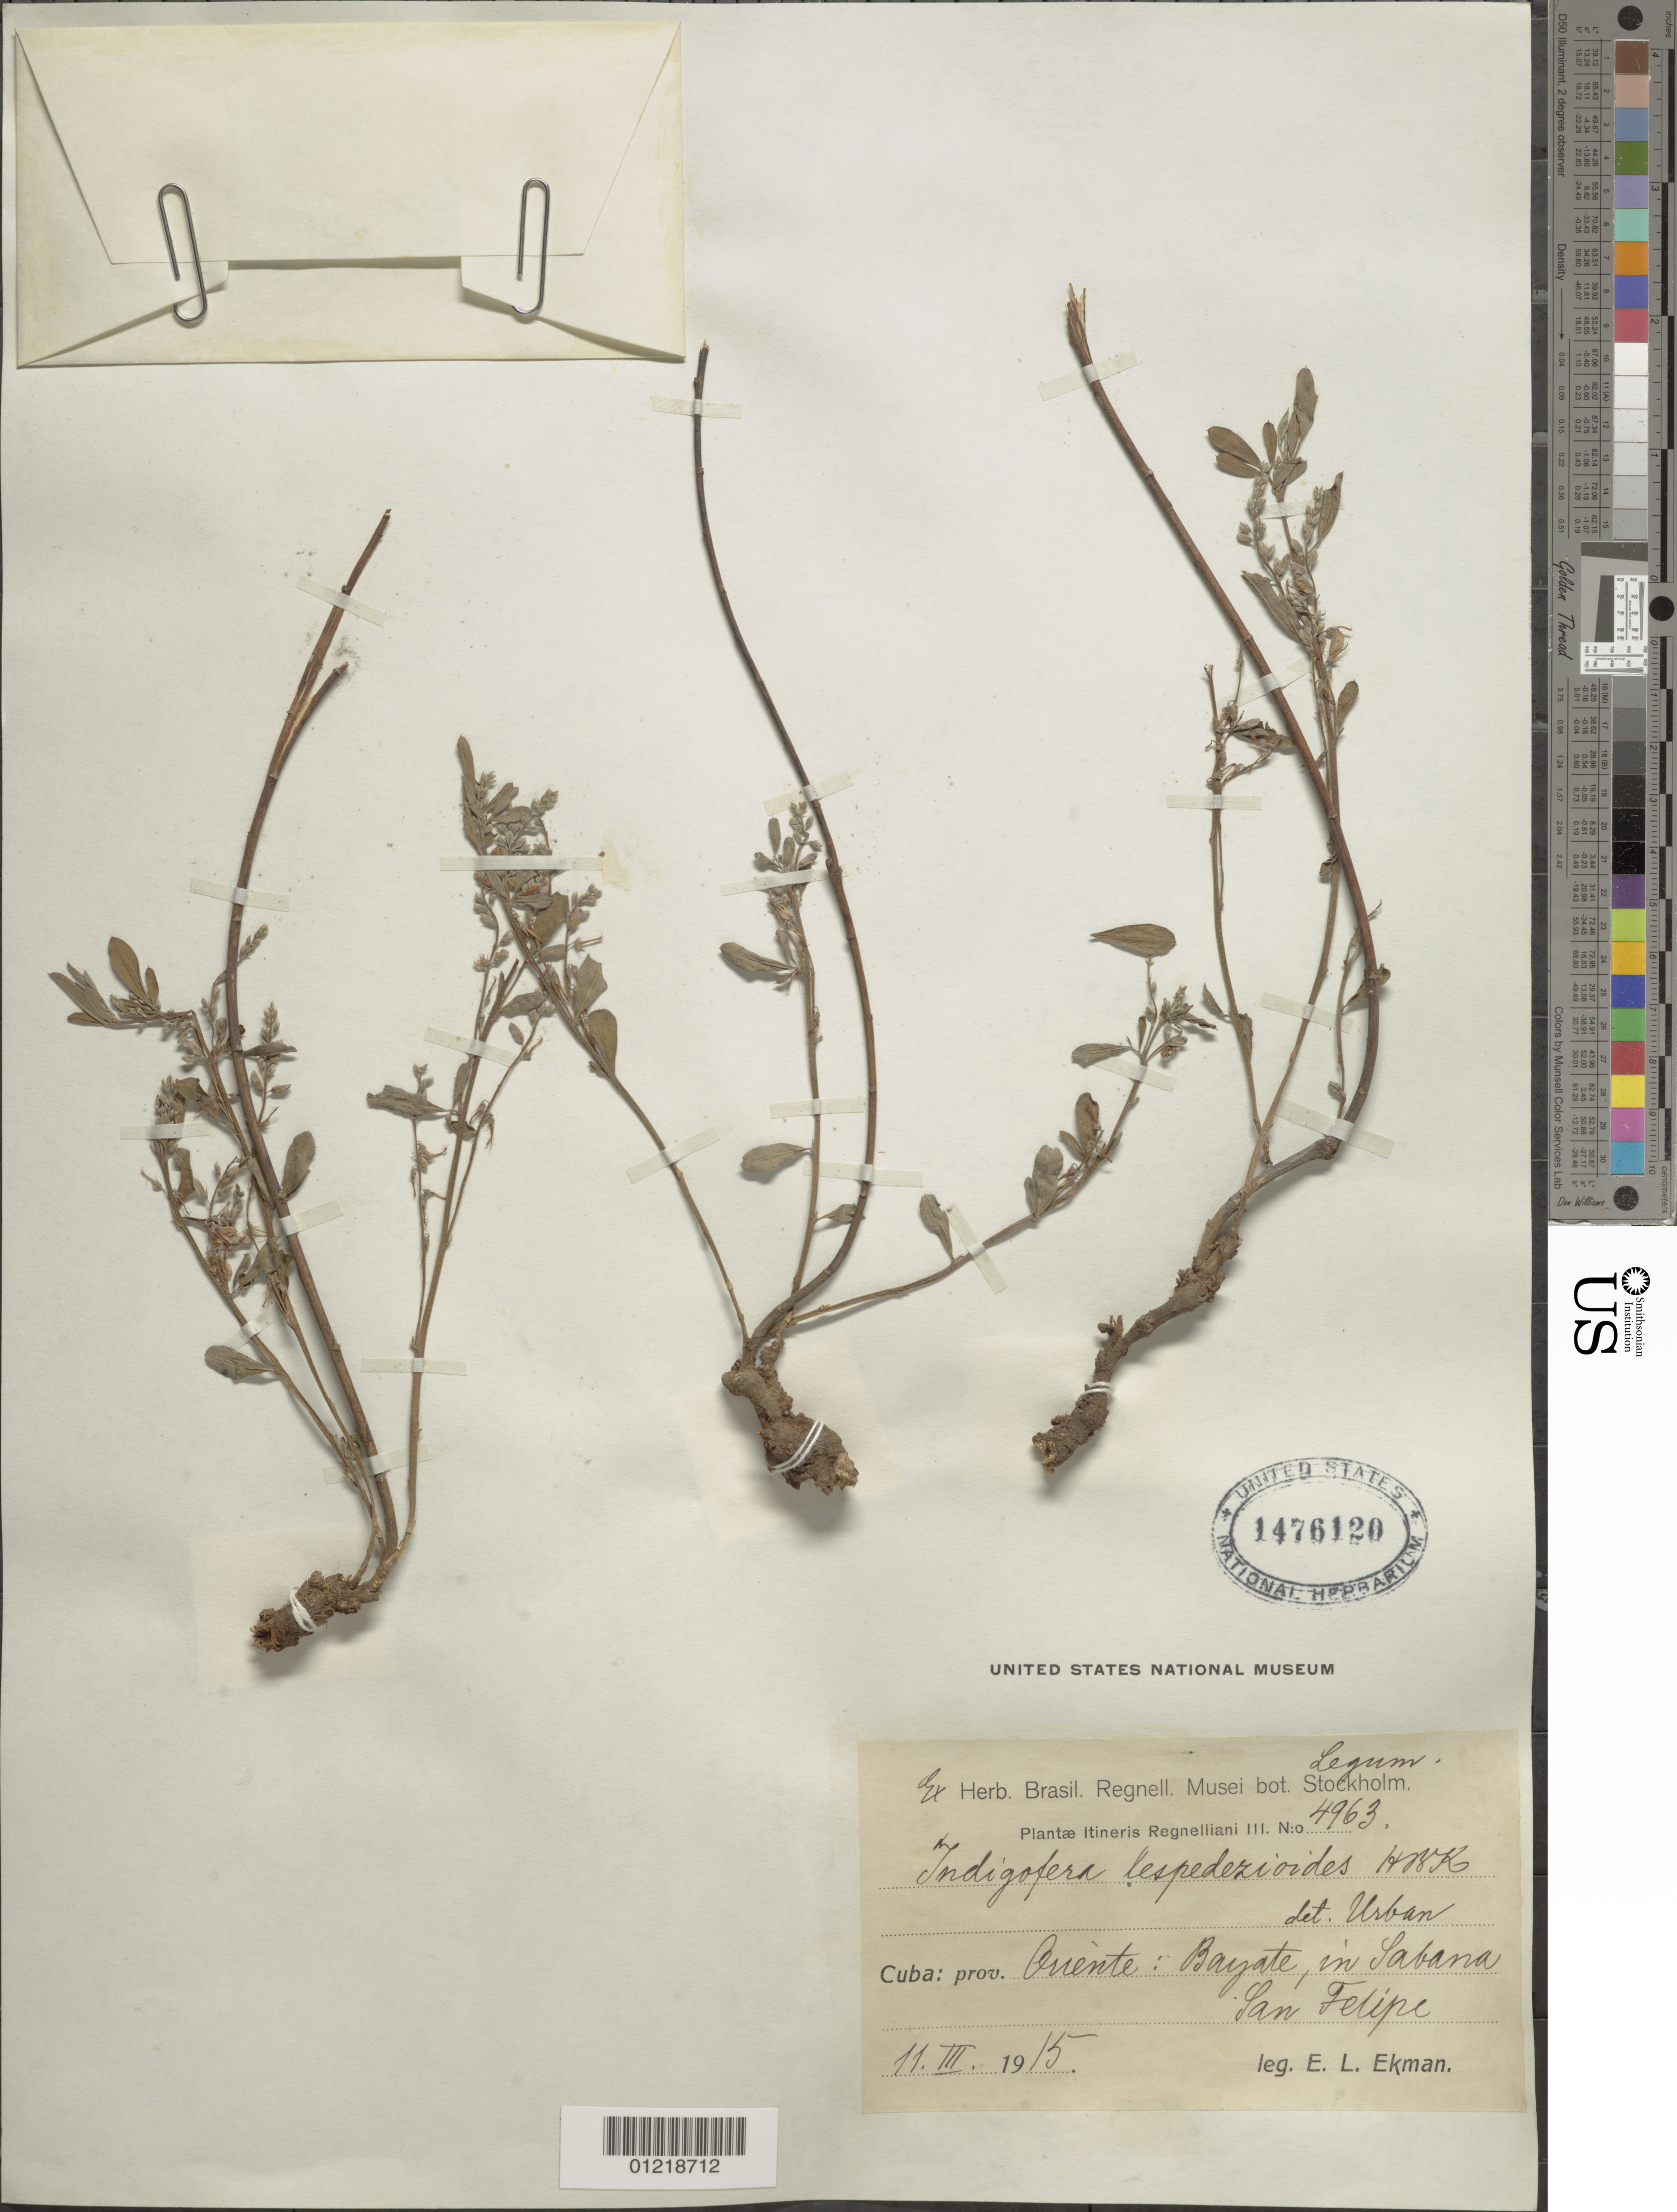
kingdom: Plantae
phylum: Tracheophyta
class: Magnoliopsida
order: Fabales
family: Fabaceae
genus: Indigofera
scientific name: Indigofera lespedezioides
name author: Kunth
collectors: E. L. Ekman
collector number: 4963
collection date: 1915-03-11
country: Cuba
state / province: Guantanamo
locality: Bayate, San Felipe.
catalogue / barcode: US 1476120